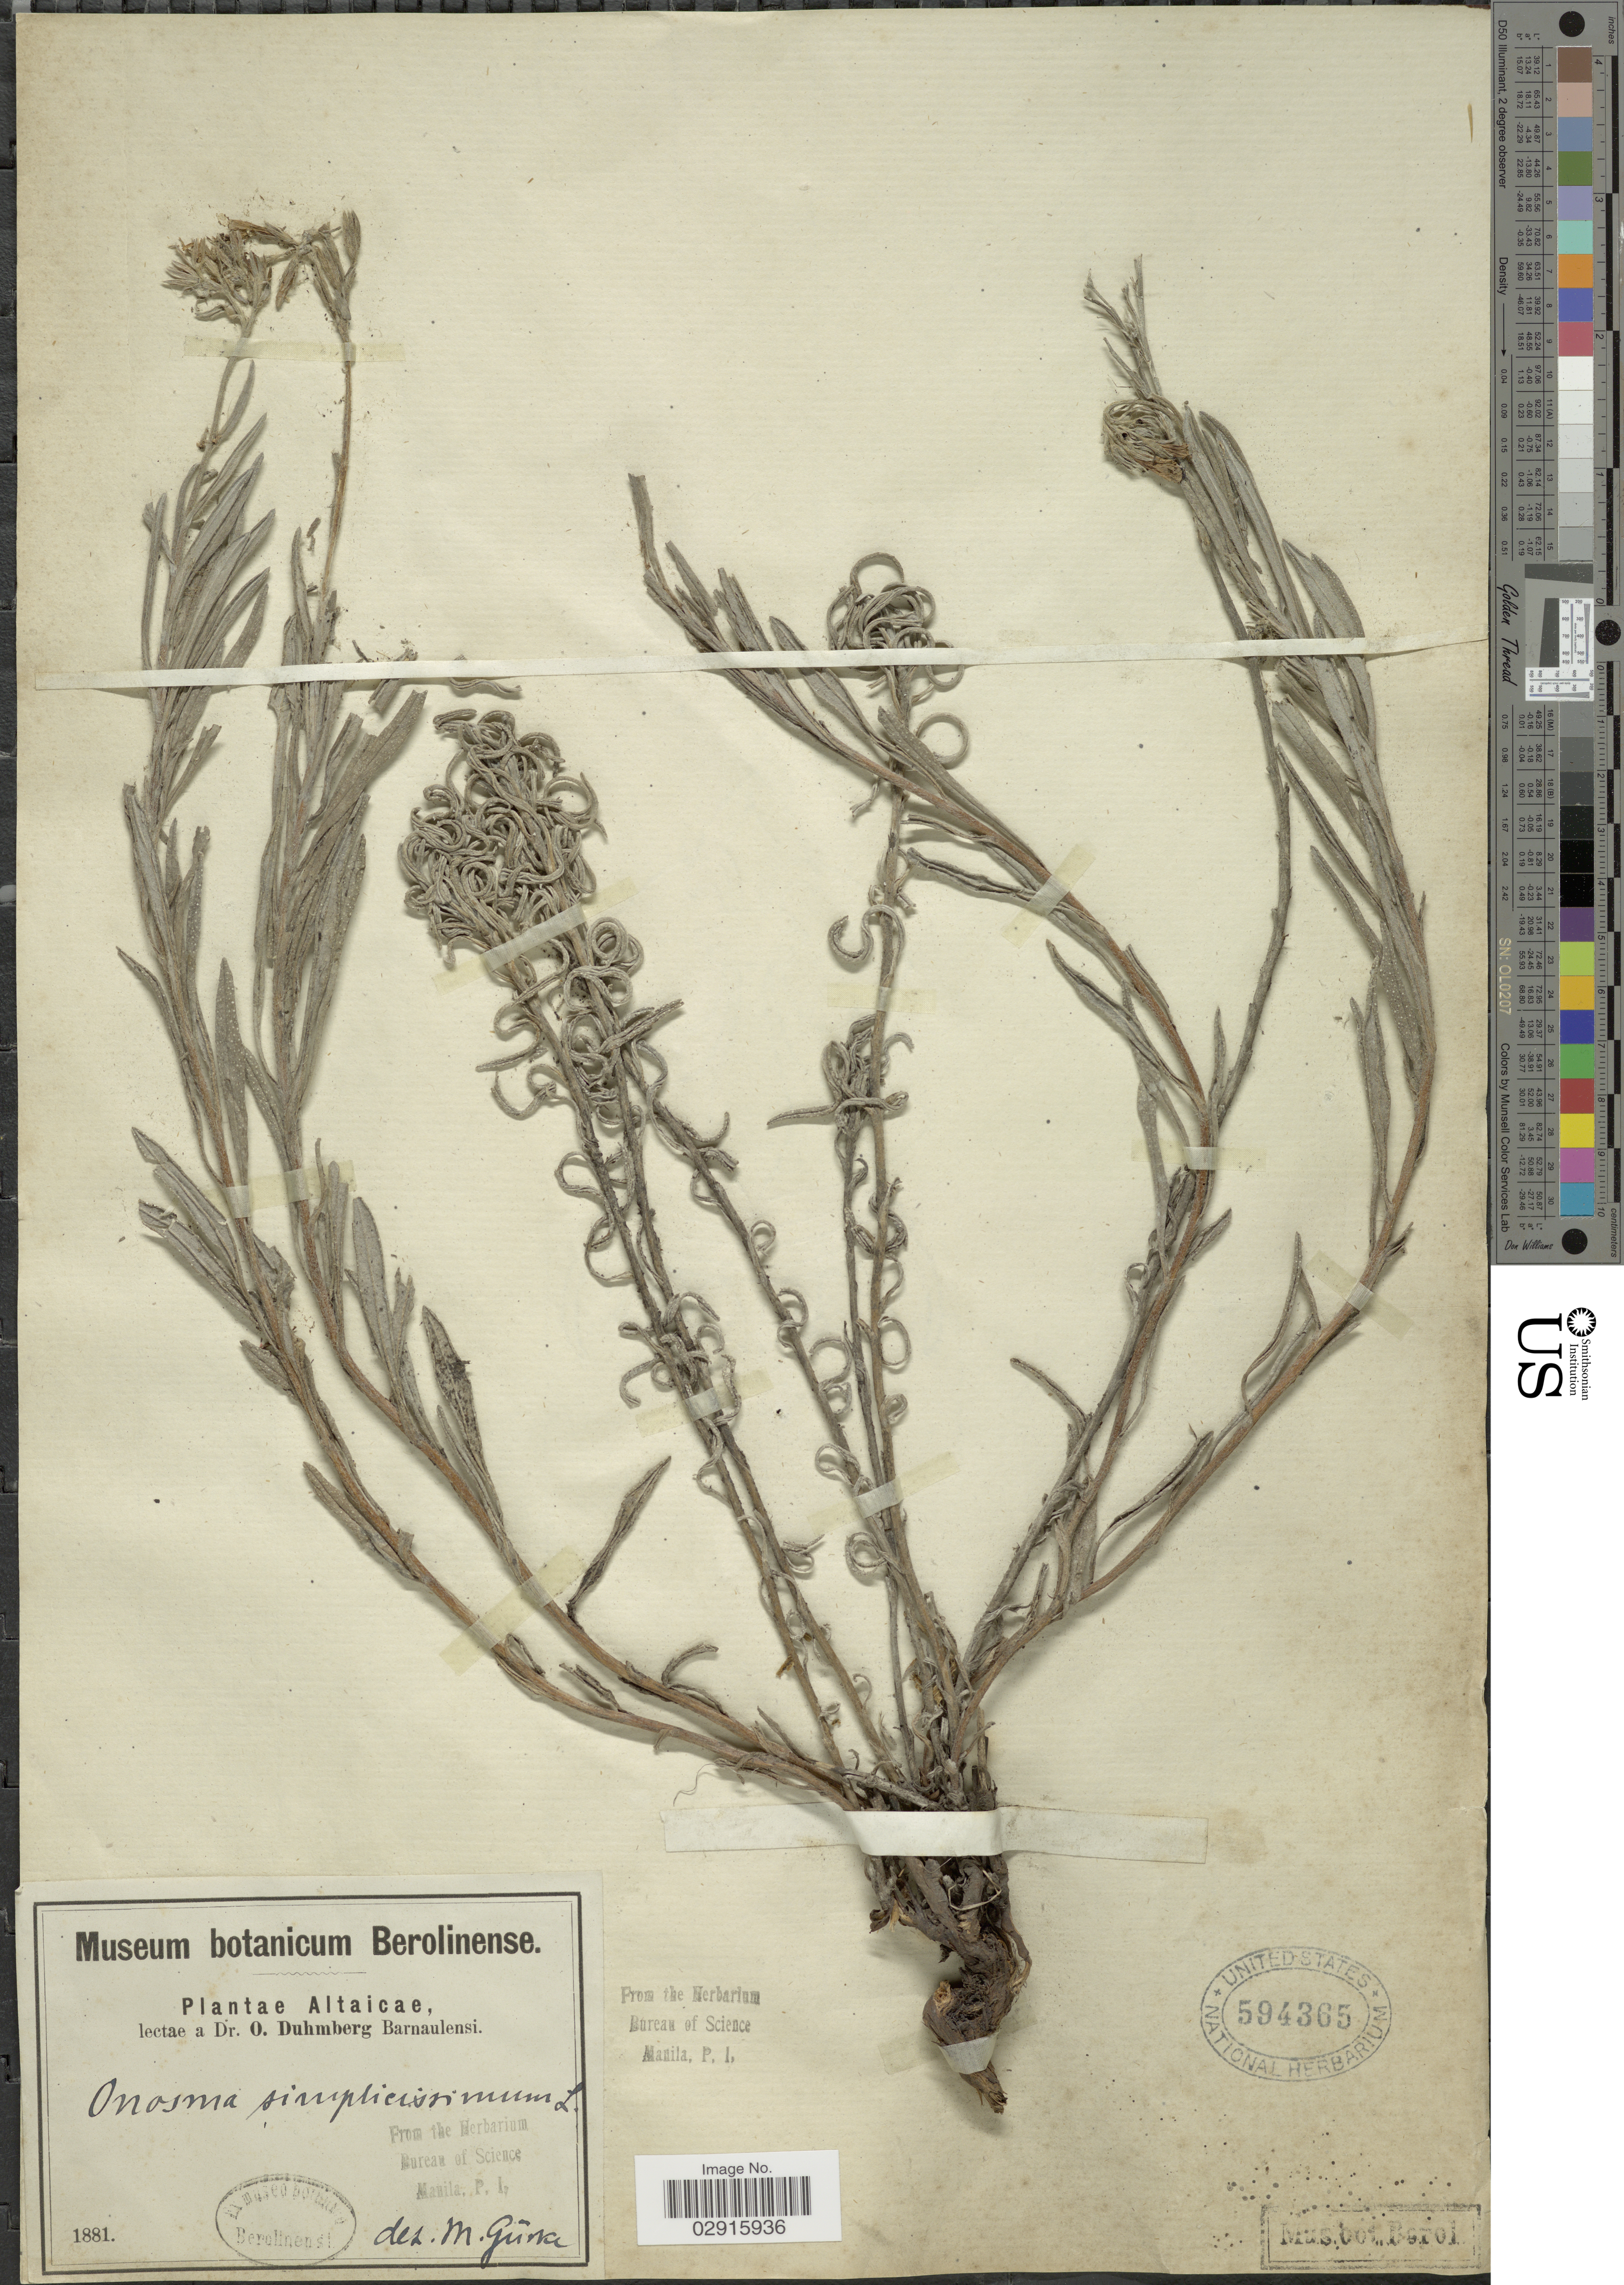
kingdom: Plantae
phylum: Tracheophyta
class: Magnoliopsida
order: Boraginales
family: Boraginaceae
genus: Onosma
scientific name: Onosma simplicissima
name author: L.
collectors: O. Duhmberg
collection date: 1881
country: Russian Federation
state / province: Altai Republic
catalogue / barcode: US 594365